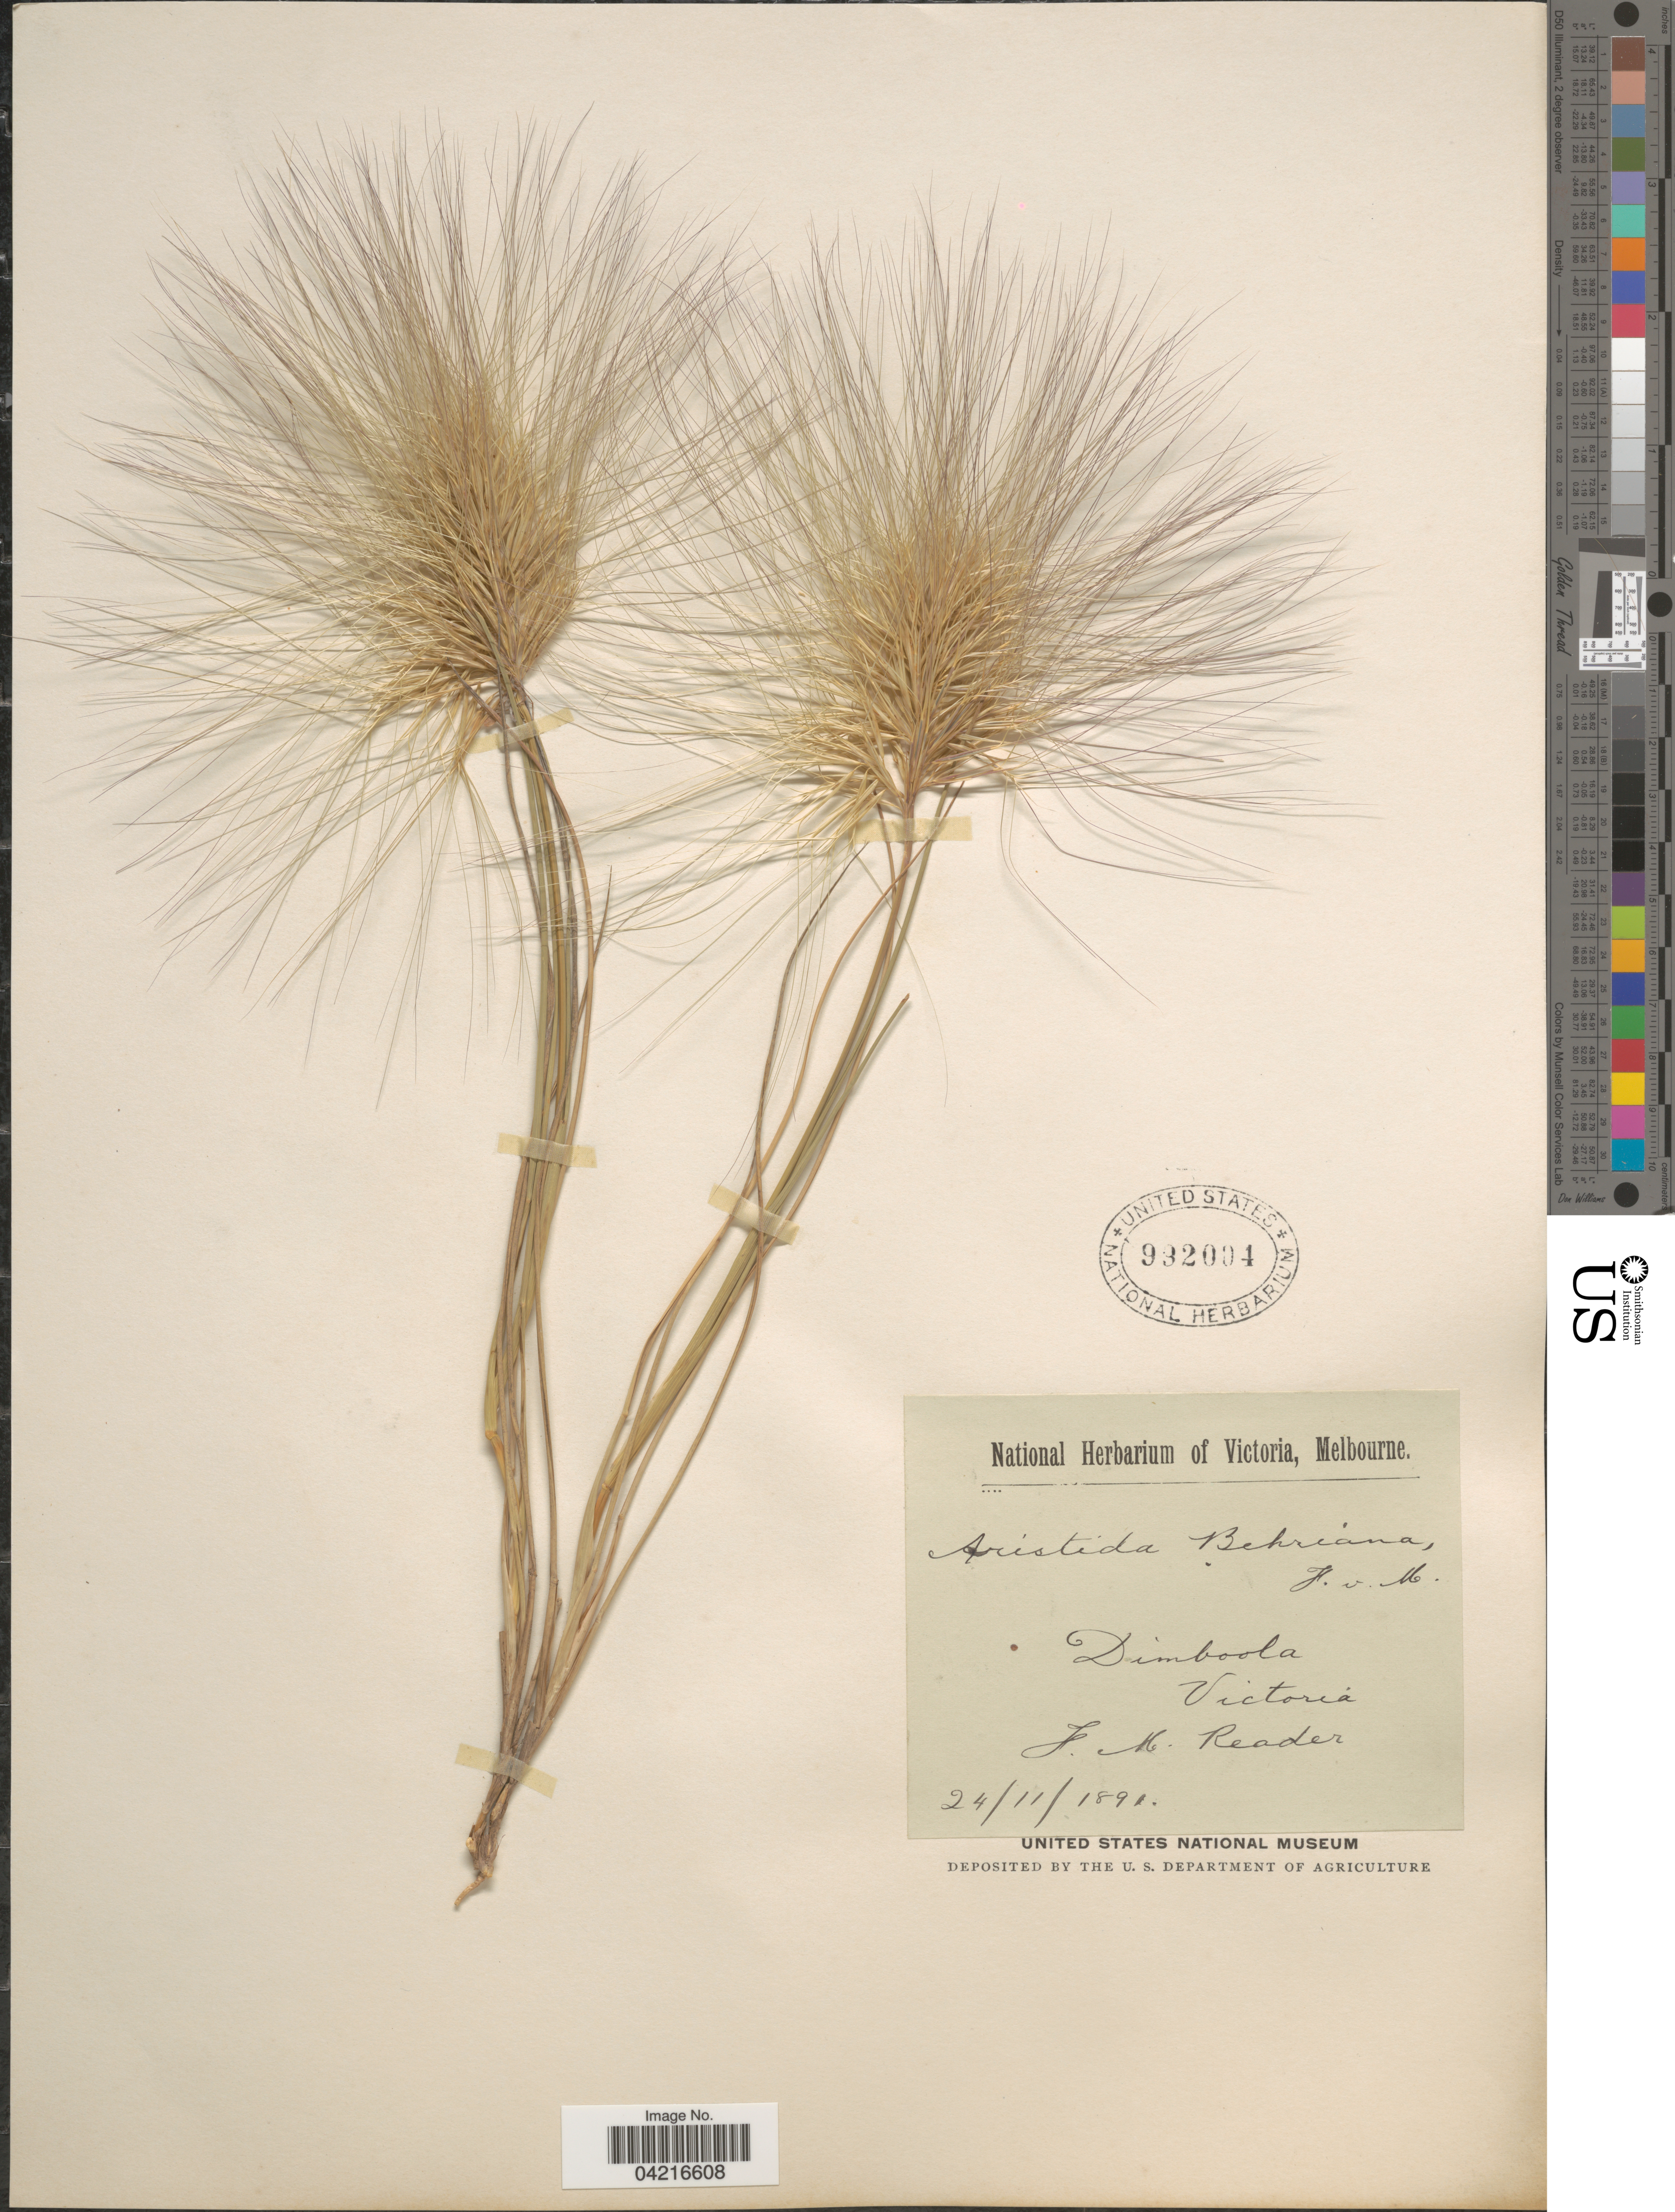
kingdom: Plantae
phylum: Tracheophyta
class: Liliopsida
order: Poales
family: Poaceae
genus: Aristida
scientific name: Aristida behriana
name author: F. Muell.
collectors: F. Reader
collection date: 1891-11-24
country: Australia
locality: Dimboola. Victoria.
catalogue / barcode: US 992004